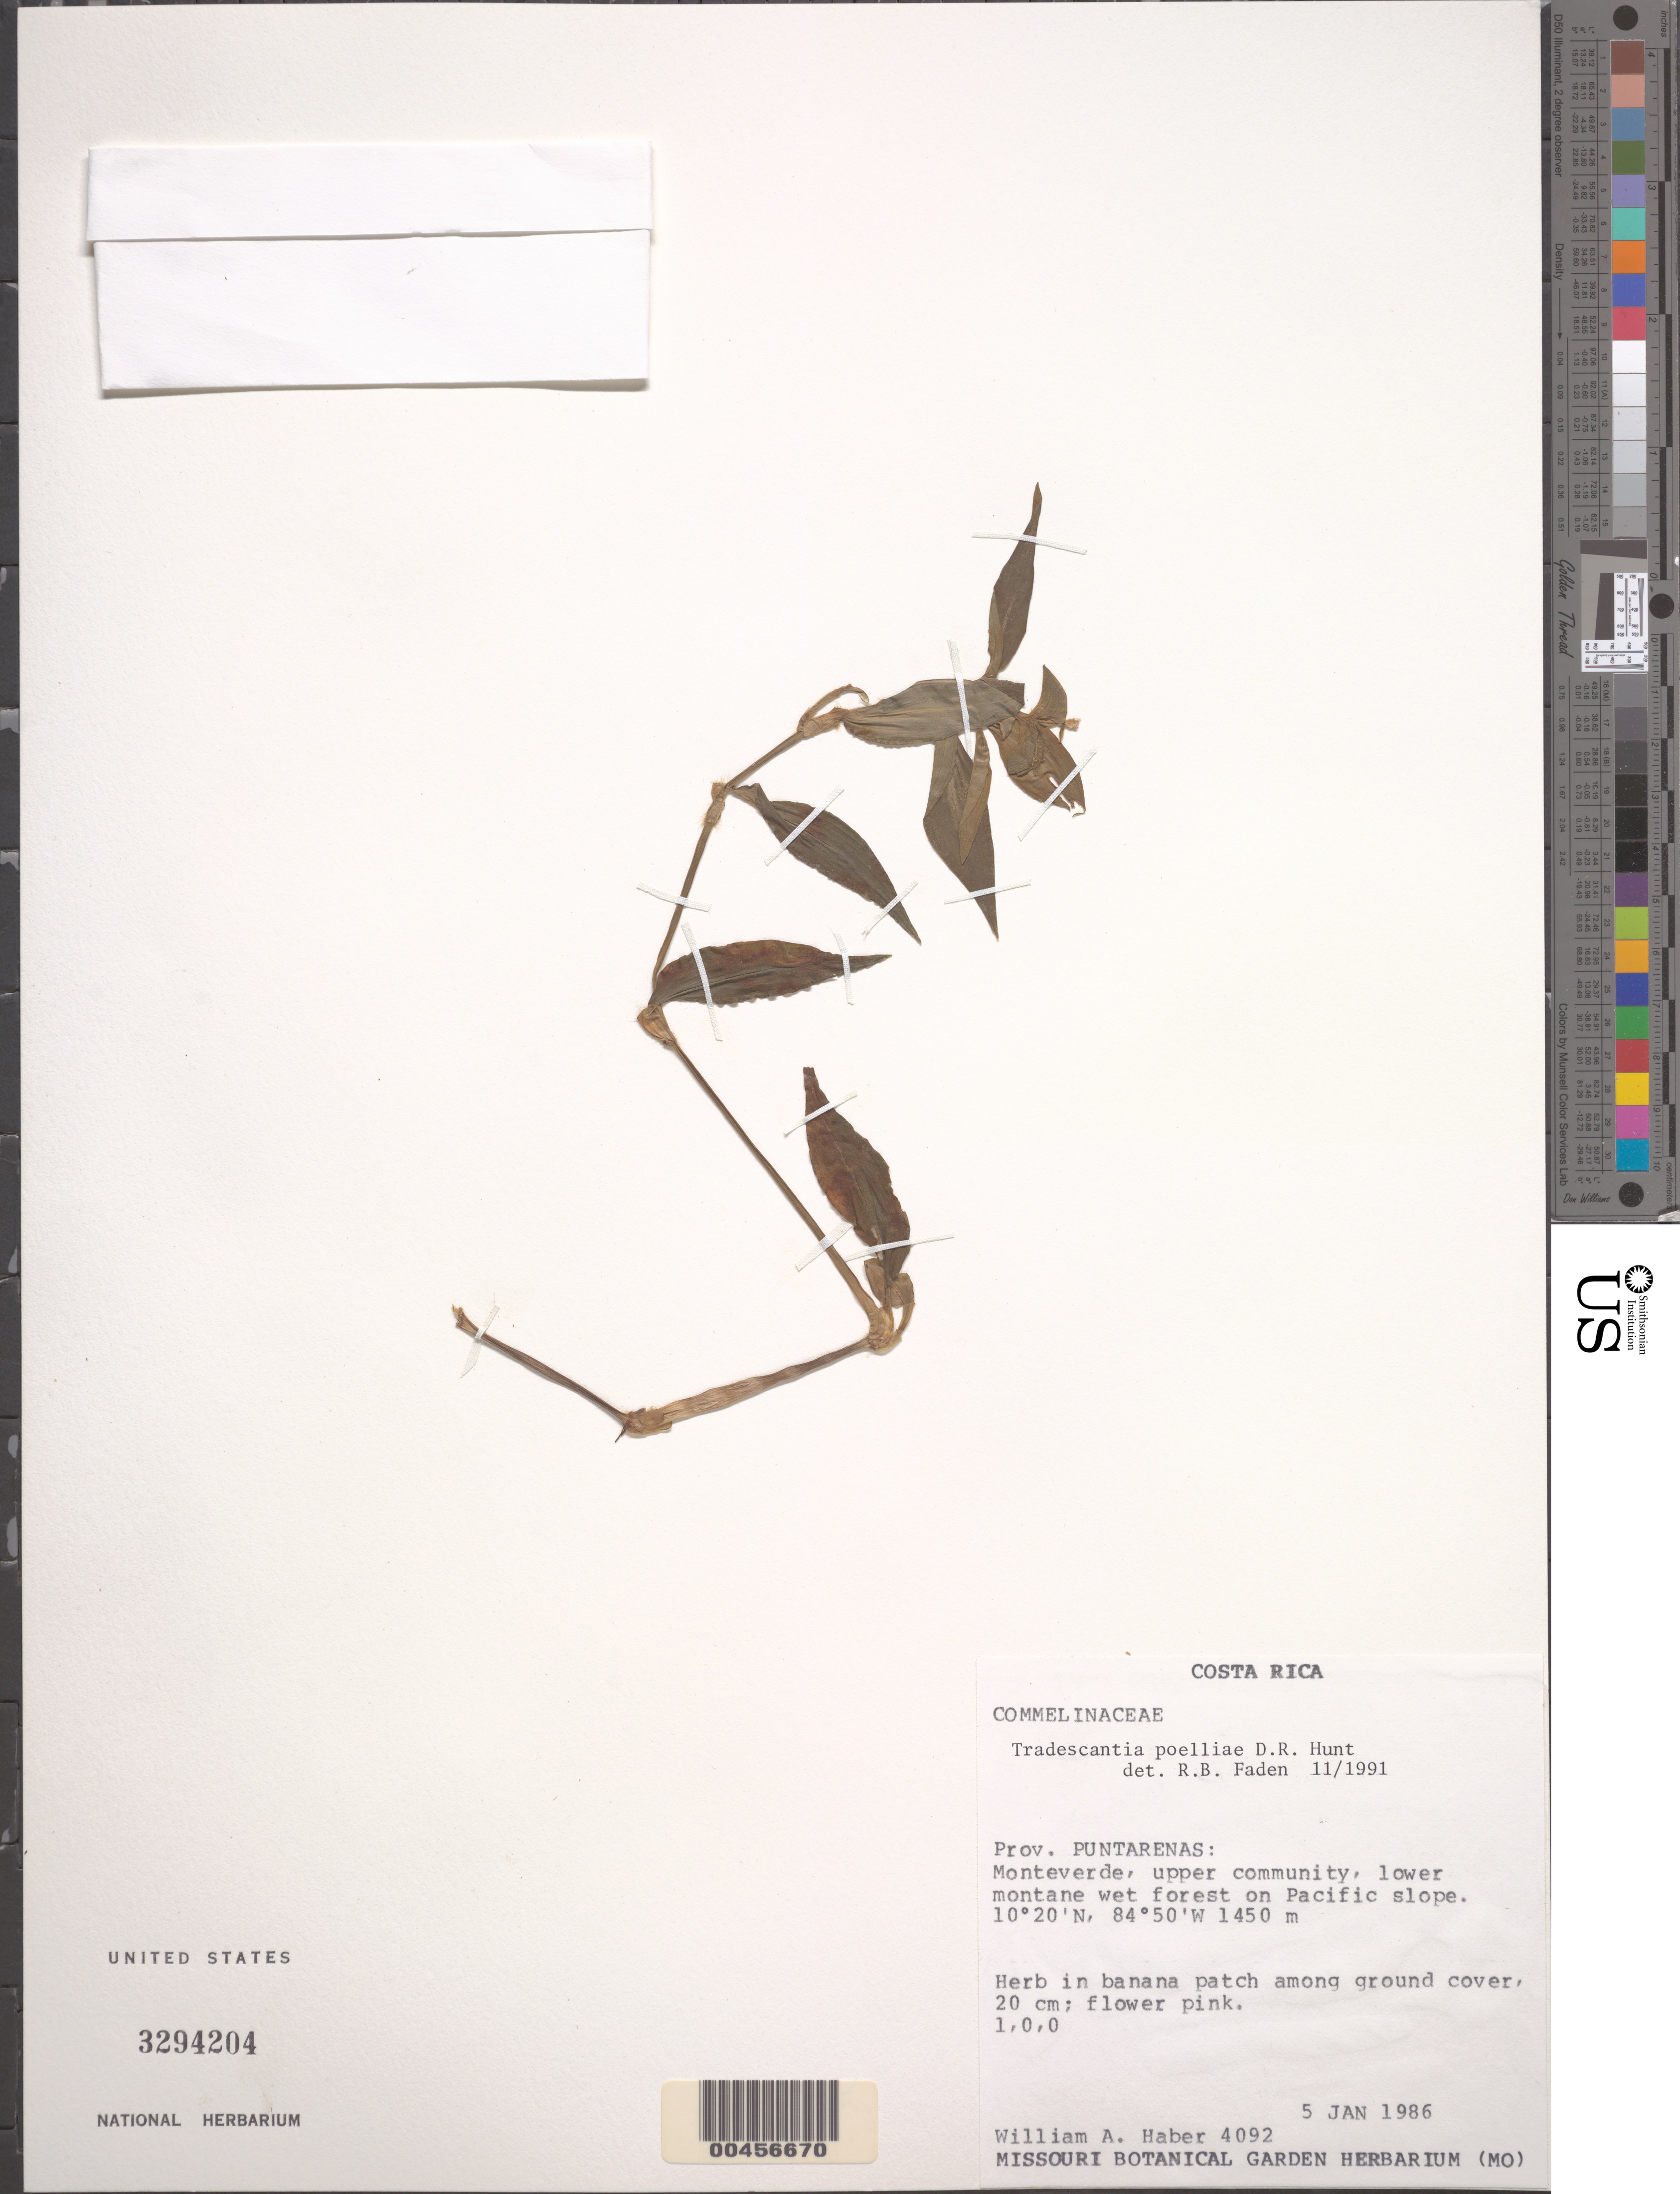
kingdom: Plantae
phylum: Tracheophyta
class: Liliopsida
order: Commelinales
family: Commelinaceae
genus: Tradescantia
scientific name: Tradescantia poelliae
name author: D.R. Hunt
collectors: W. A. Haber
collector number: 4092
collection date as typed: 05 Jan 1986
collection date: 1986-01-05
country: Costa Rica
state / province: Puntarenas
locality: Monteverde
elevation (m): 1450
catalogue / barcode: US 3294204